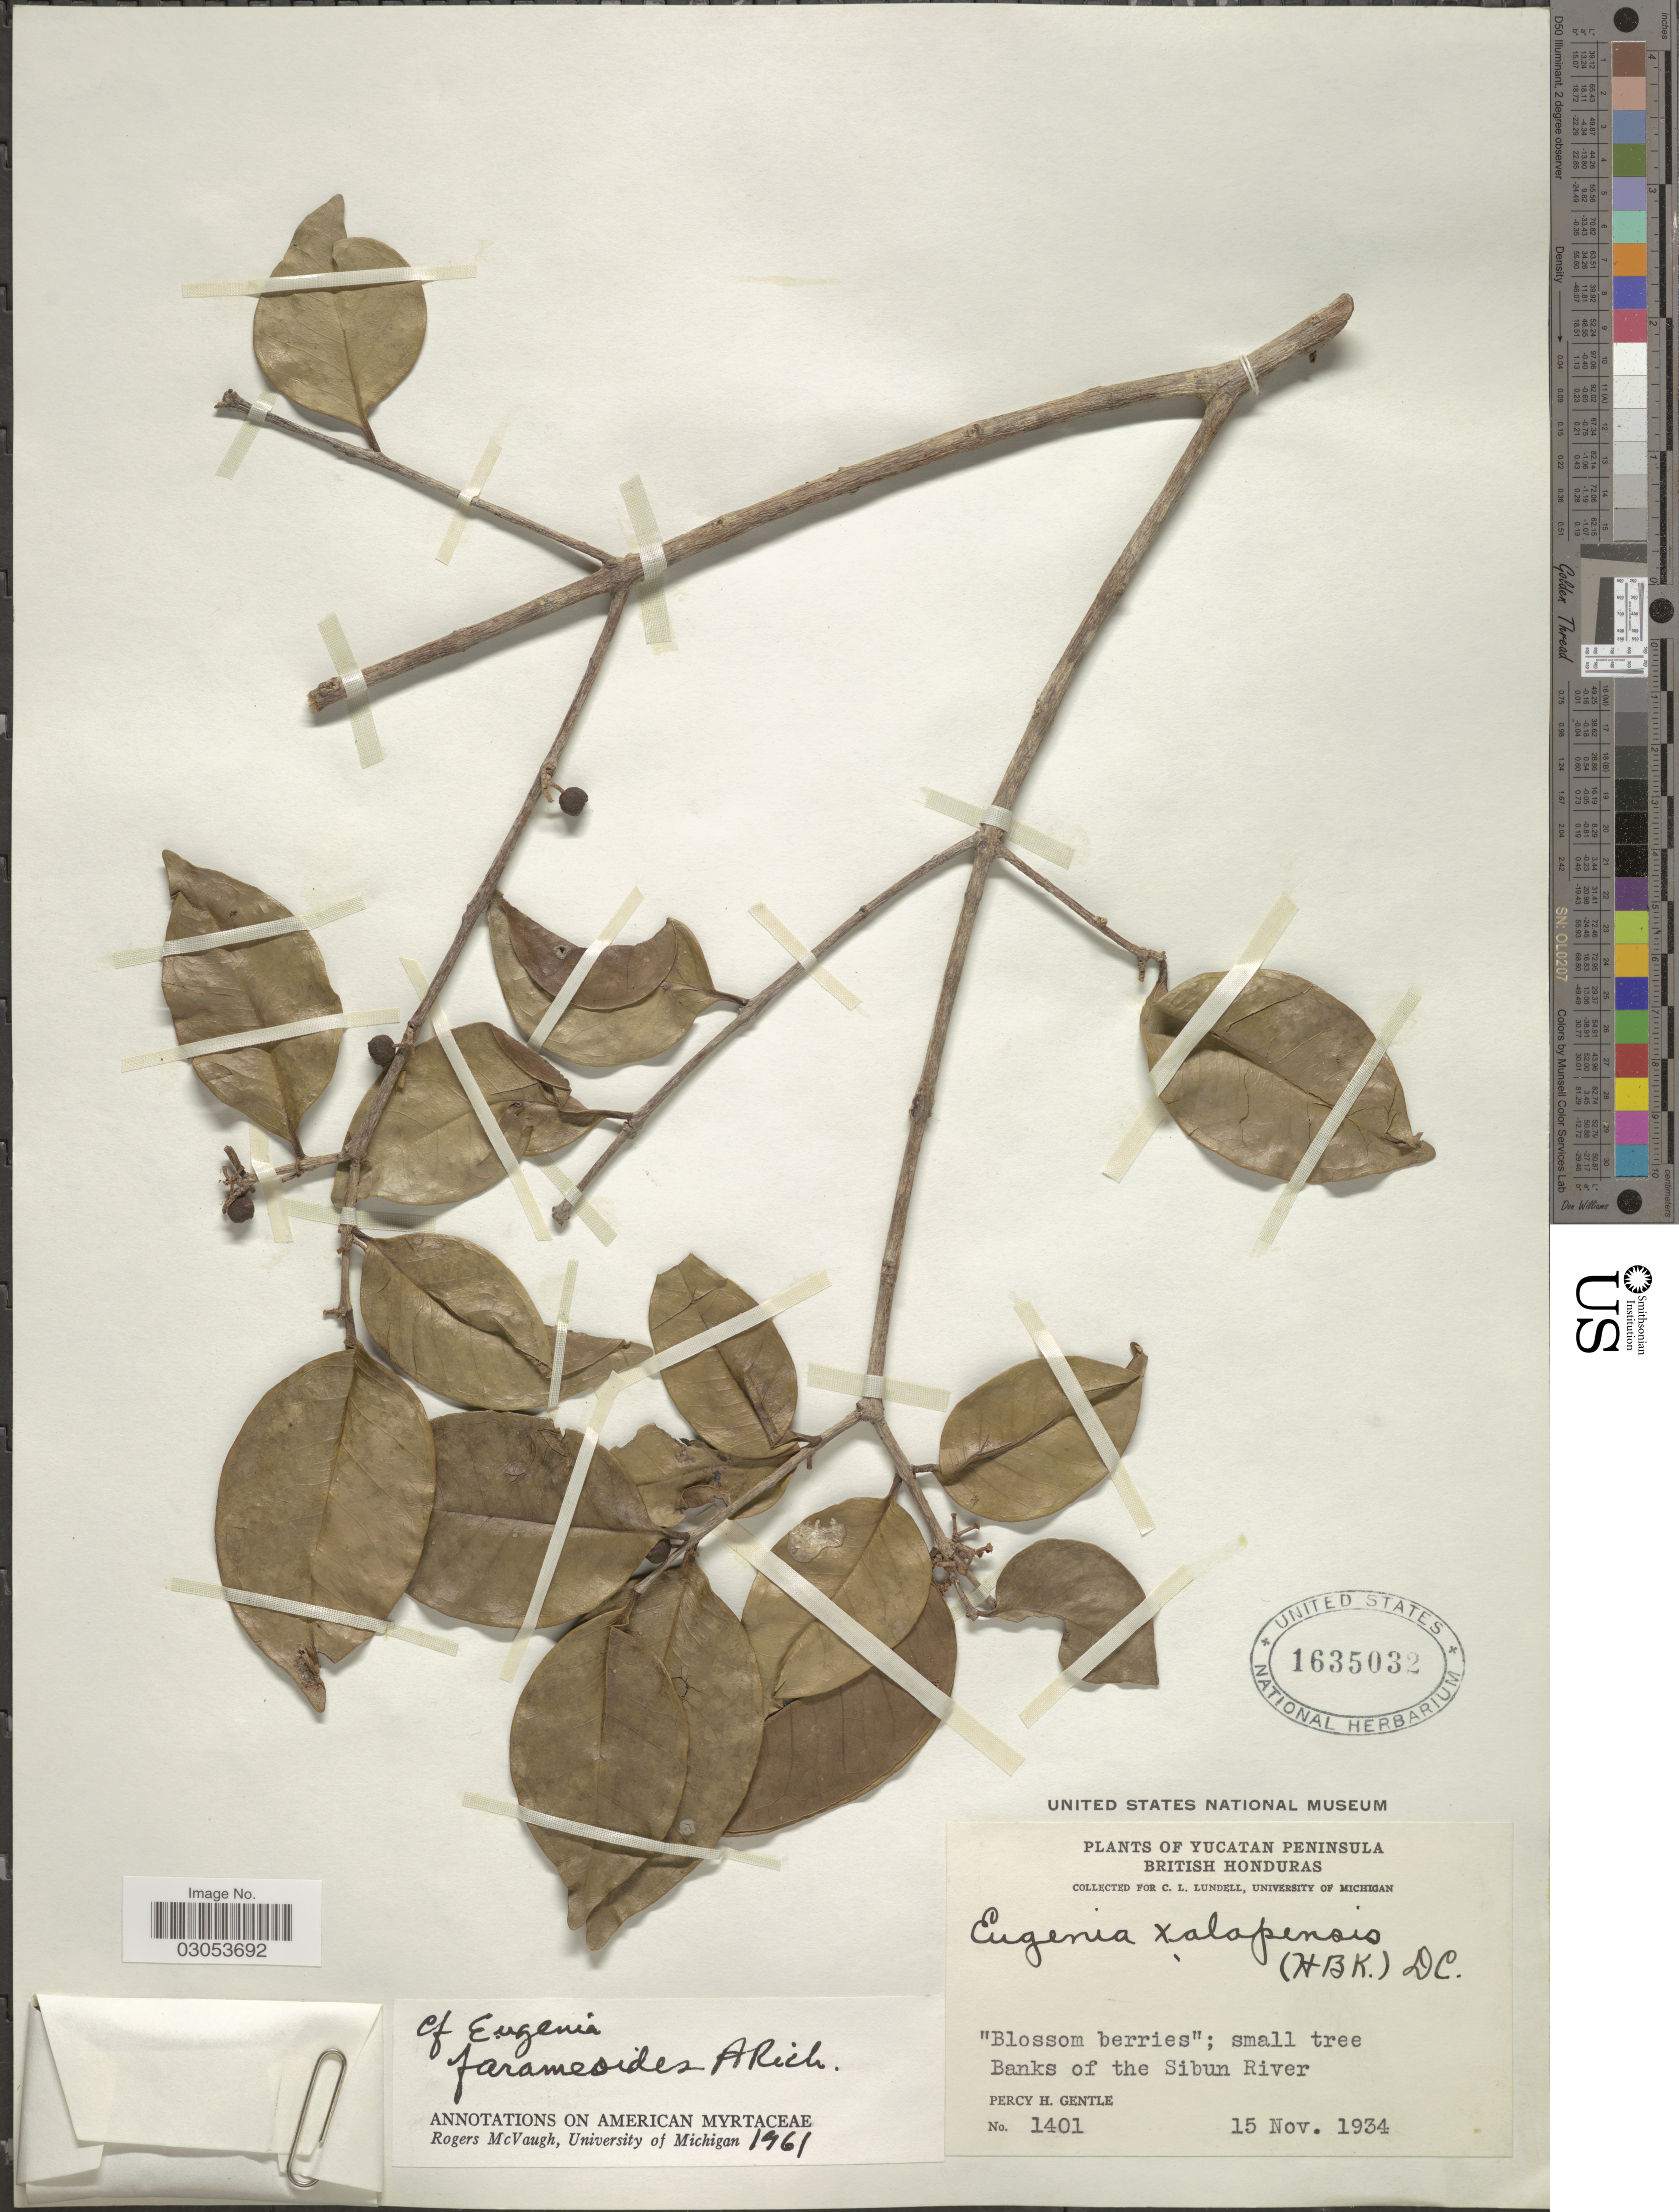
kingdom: Plantae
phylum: Tracheophyta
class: Magnoliopsida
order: Myrtales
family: Myrtaceae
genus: Eugenia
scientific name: Eugenia farameoides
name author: A. Rich.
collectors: P. H. Gentle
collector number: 1401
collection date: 1934-11-15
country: Belize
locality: Yucatan Peninsula British Honduras. Banks of the Sibun River.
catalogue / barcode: US 1635032